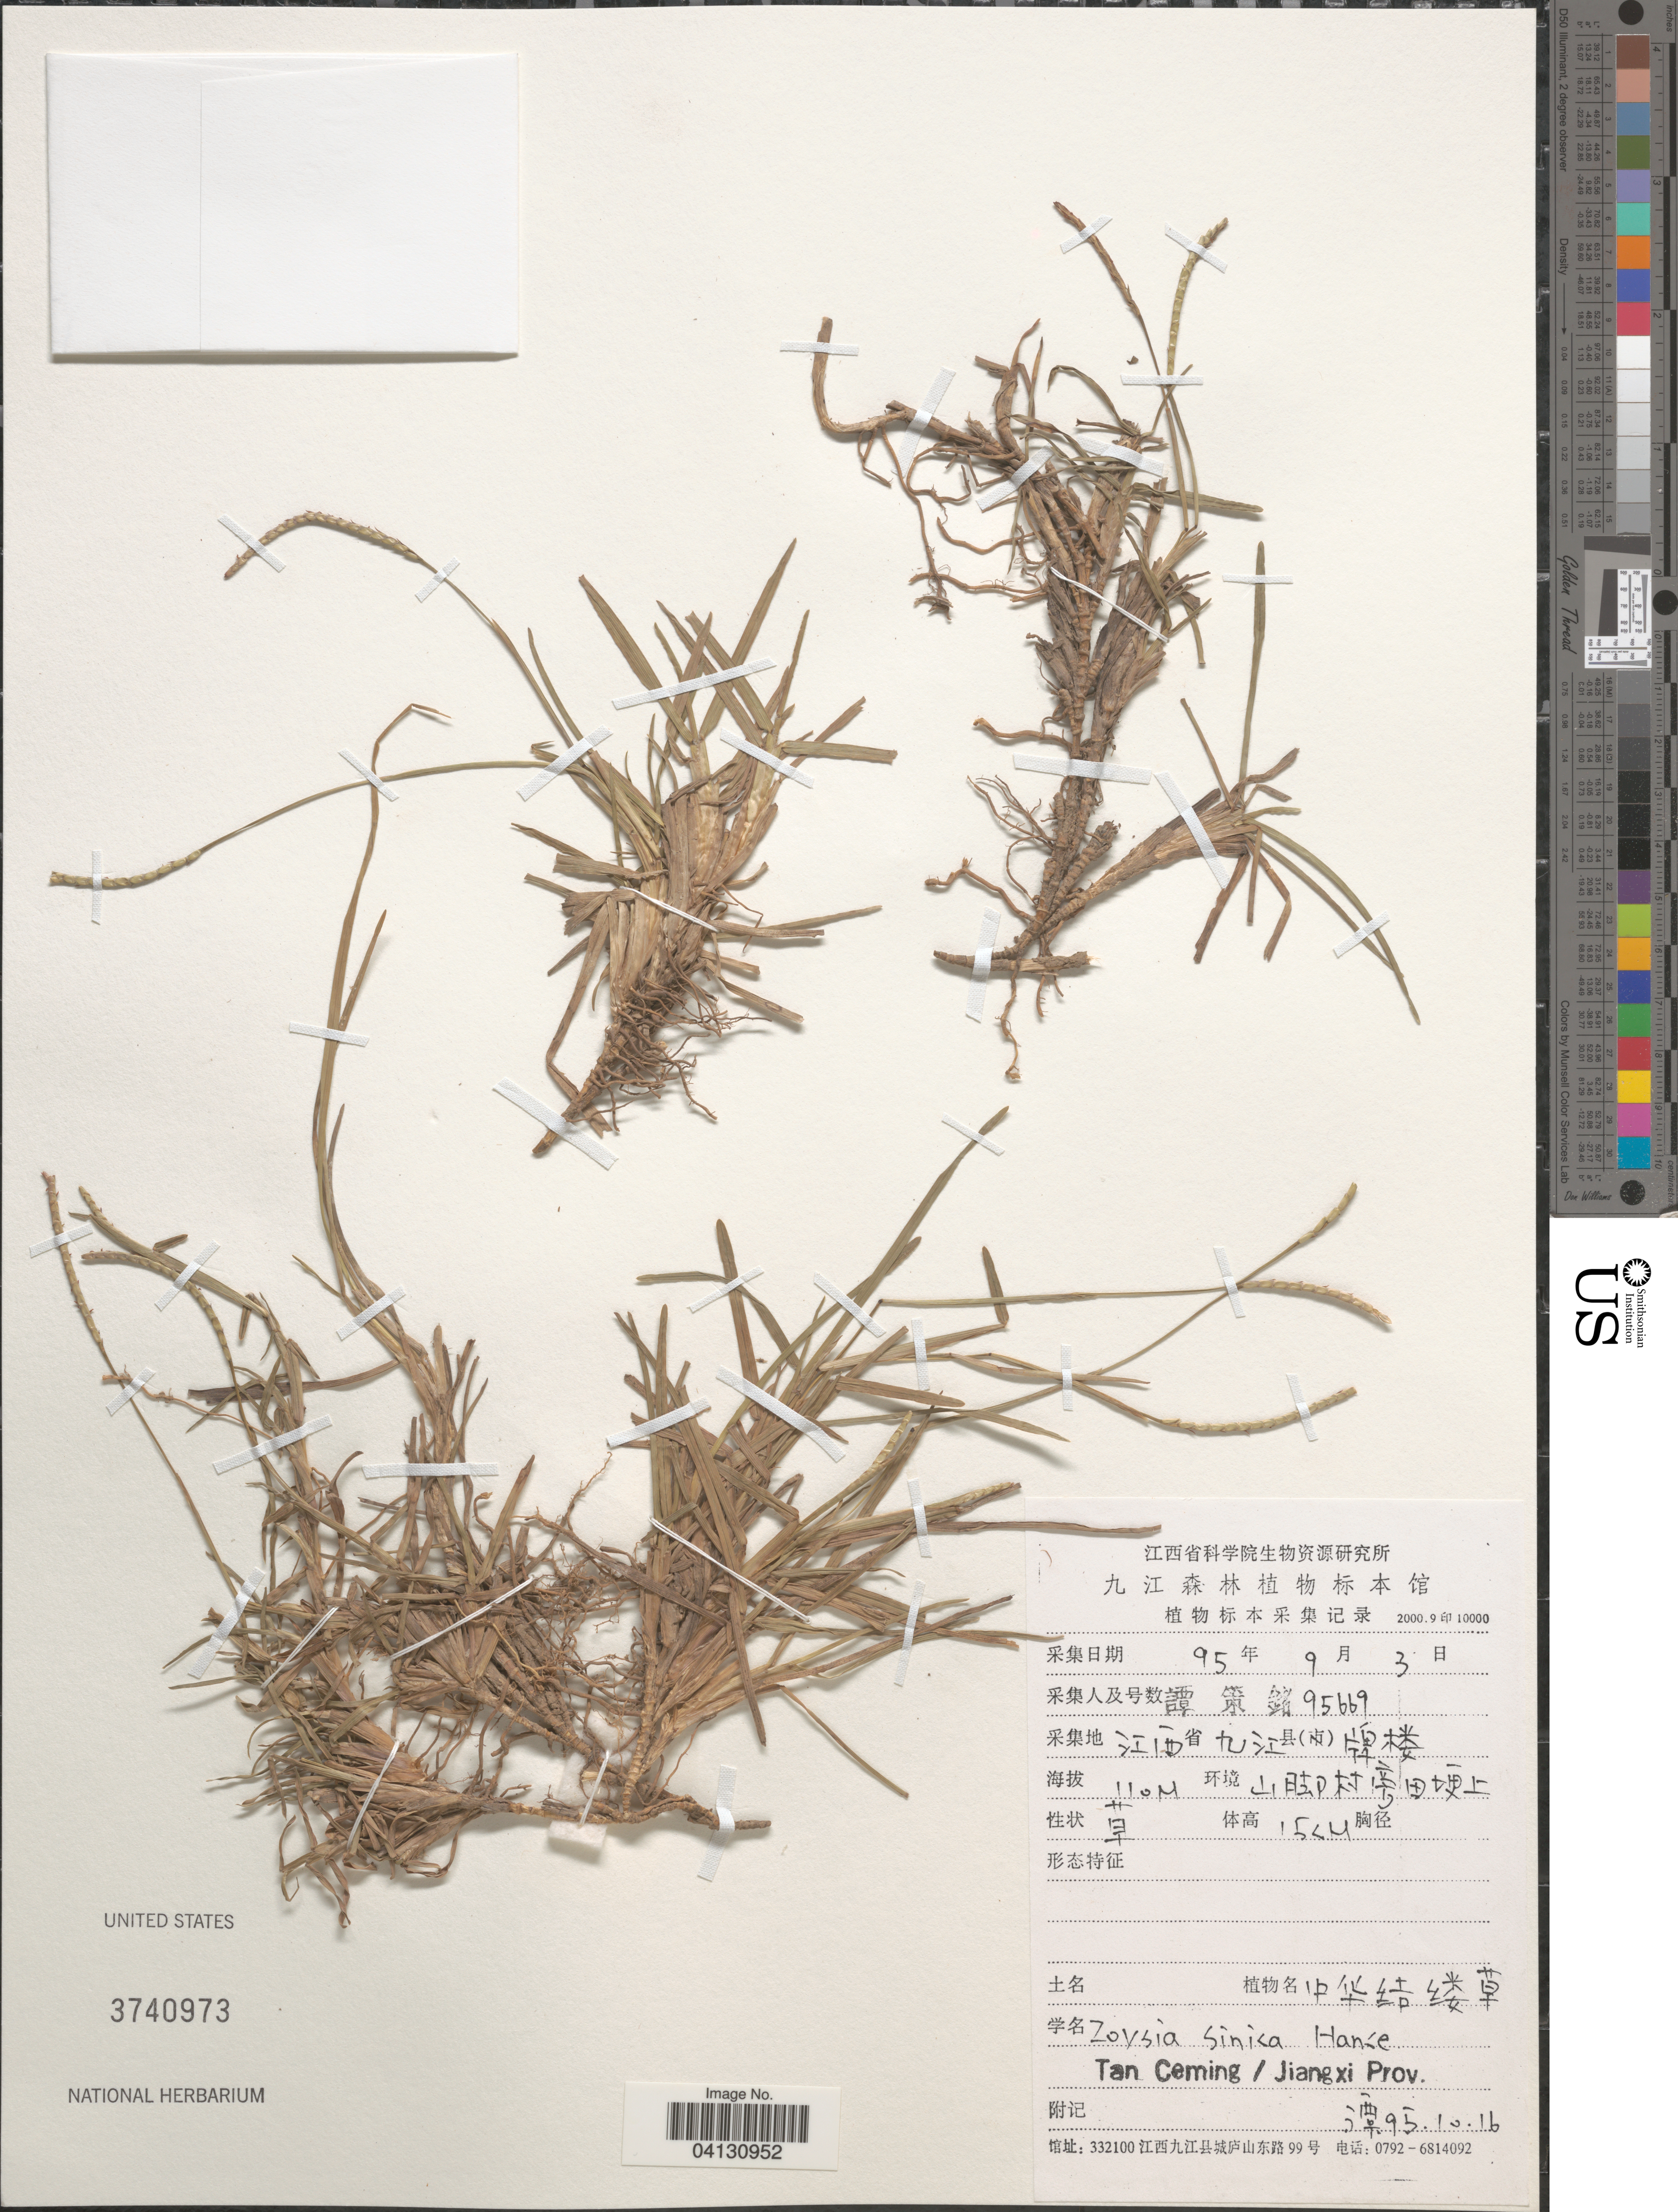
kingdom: Plantae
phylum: Tracheophyta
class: Liliopsida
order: Poales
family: Poaceae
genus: Zoysia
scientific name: Zoysia sinica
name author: Hance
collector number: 95669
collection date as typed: Transcribed d/m/y: 3/9/95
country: China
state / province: Jiangxi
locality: X. Tan Ceming.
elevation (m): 110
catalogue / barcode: US 3740973